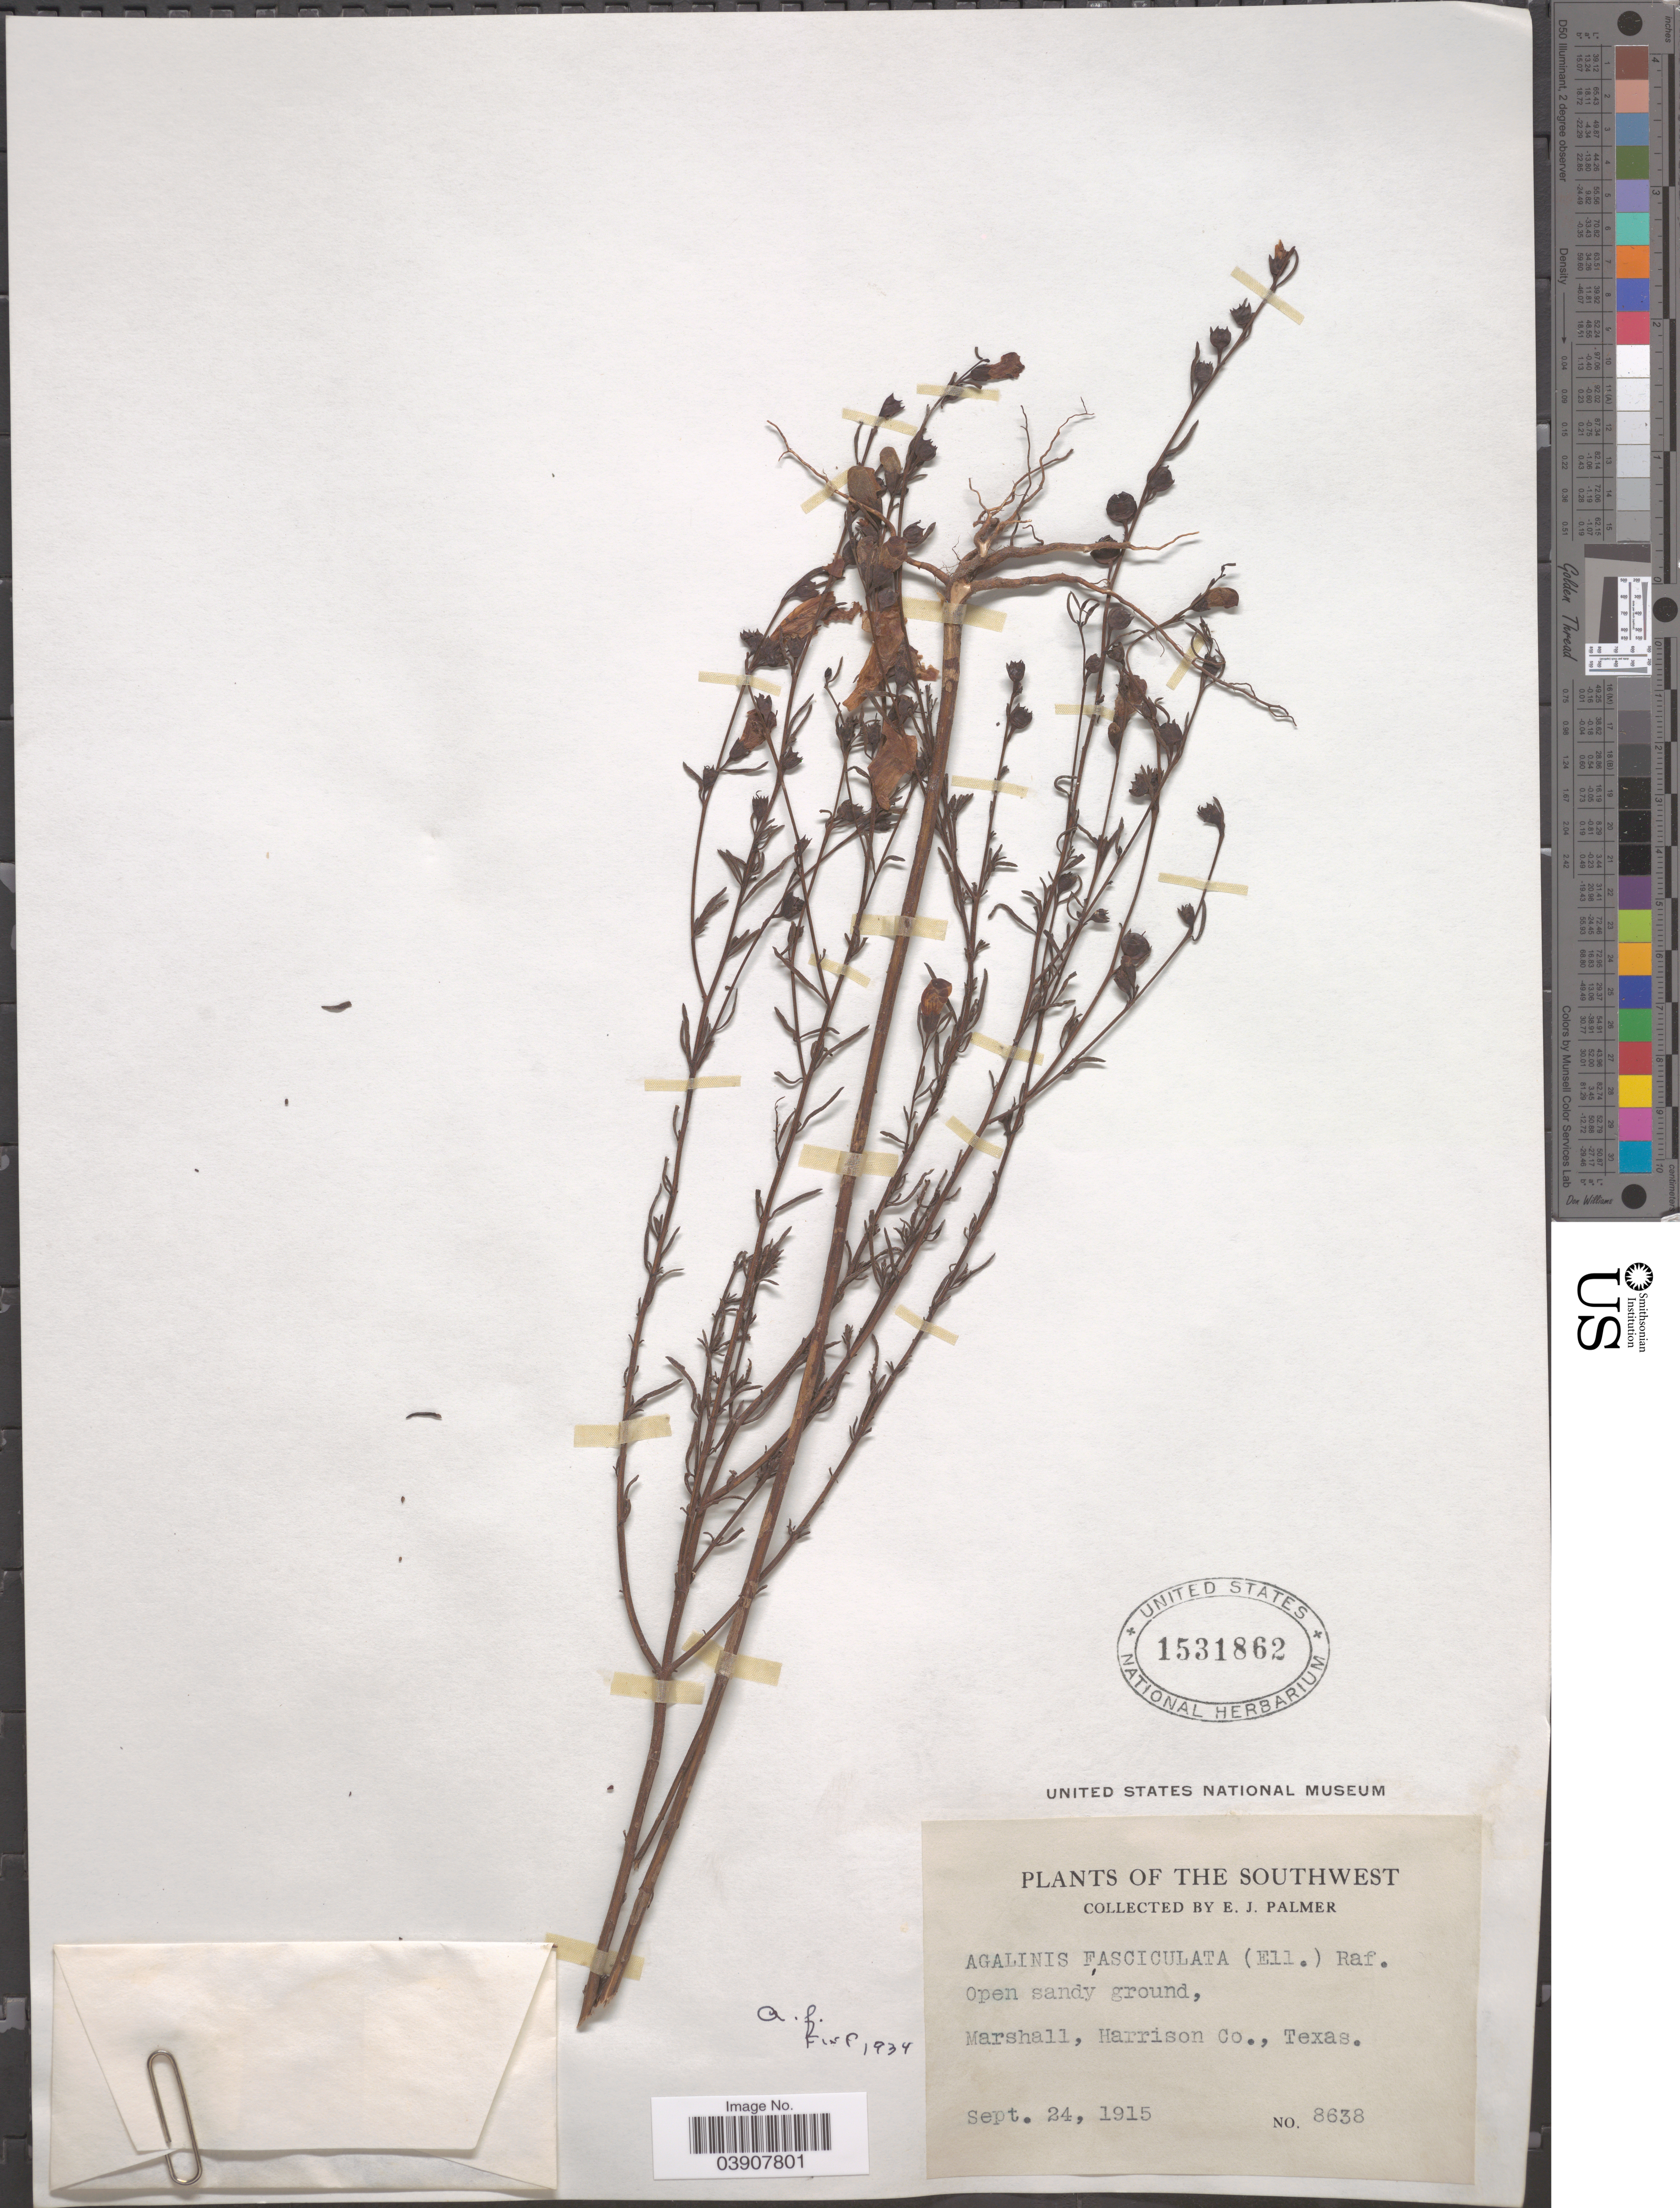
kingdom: Plantae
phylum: Tracheophyta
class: Magnoliopsida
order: Lamiales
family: Orobanchaceae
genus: Agalinis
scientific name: Agalinis fasciculata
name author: (Elliott) Raf.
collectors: E. J. Palmer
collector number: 8638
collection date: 1915-09-24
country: United States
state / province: Texas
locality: The Southwest. Marshall, Harrison Co.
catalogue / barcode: US 1531862